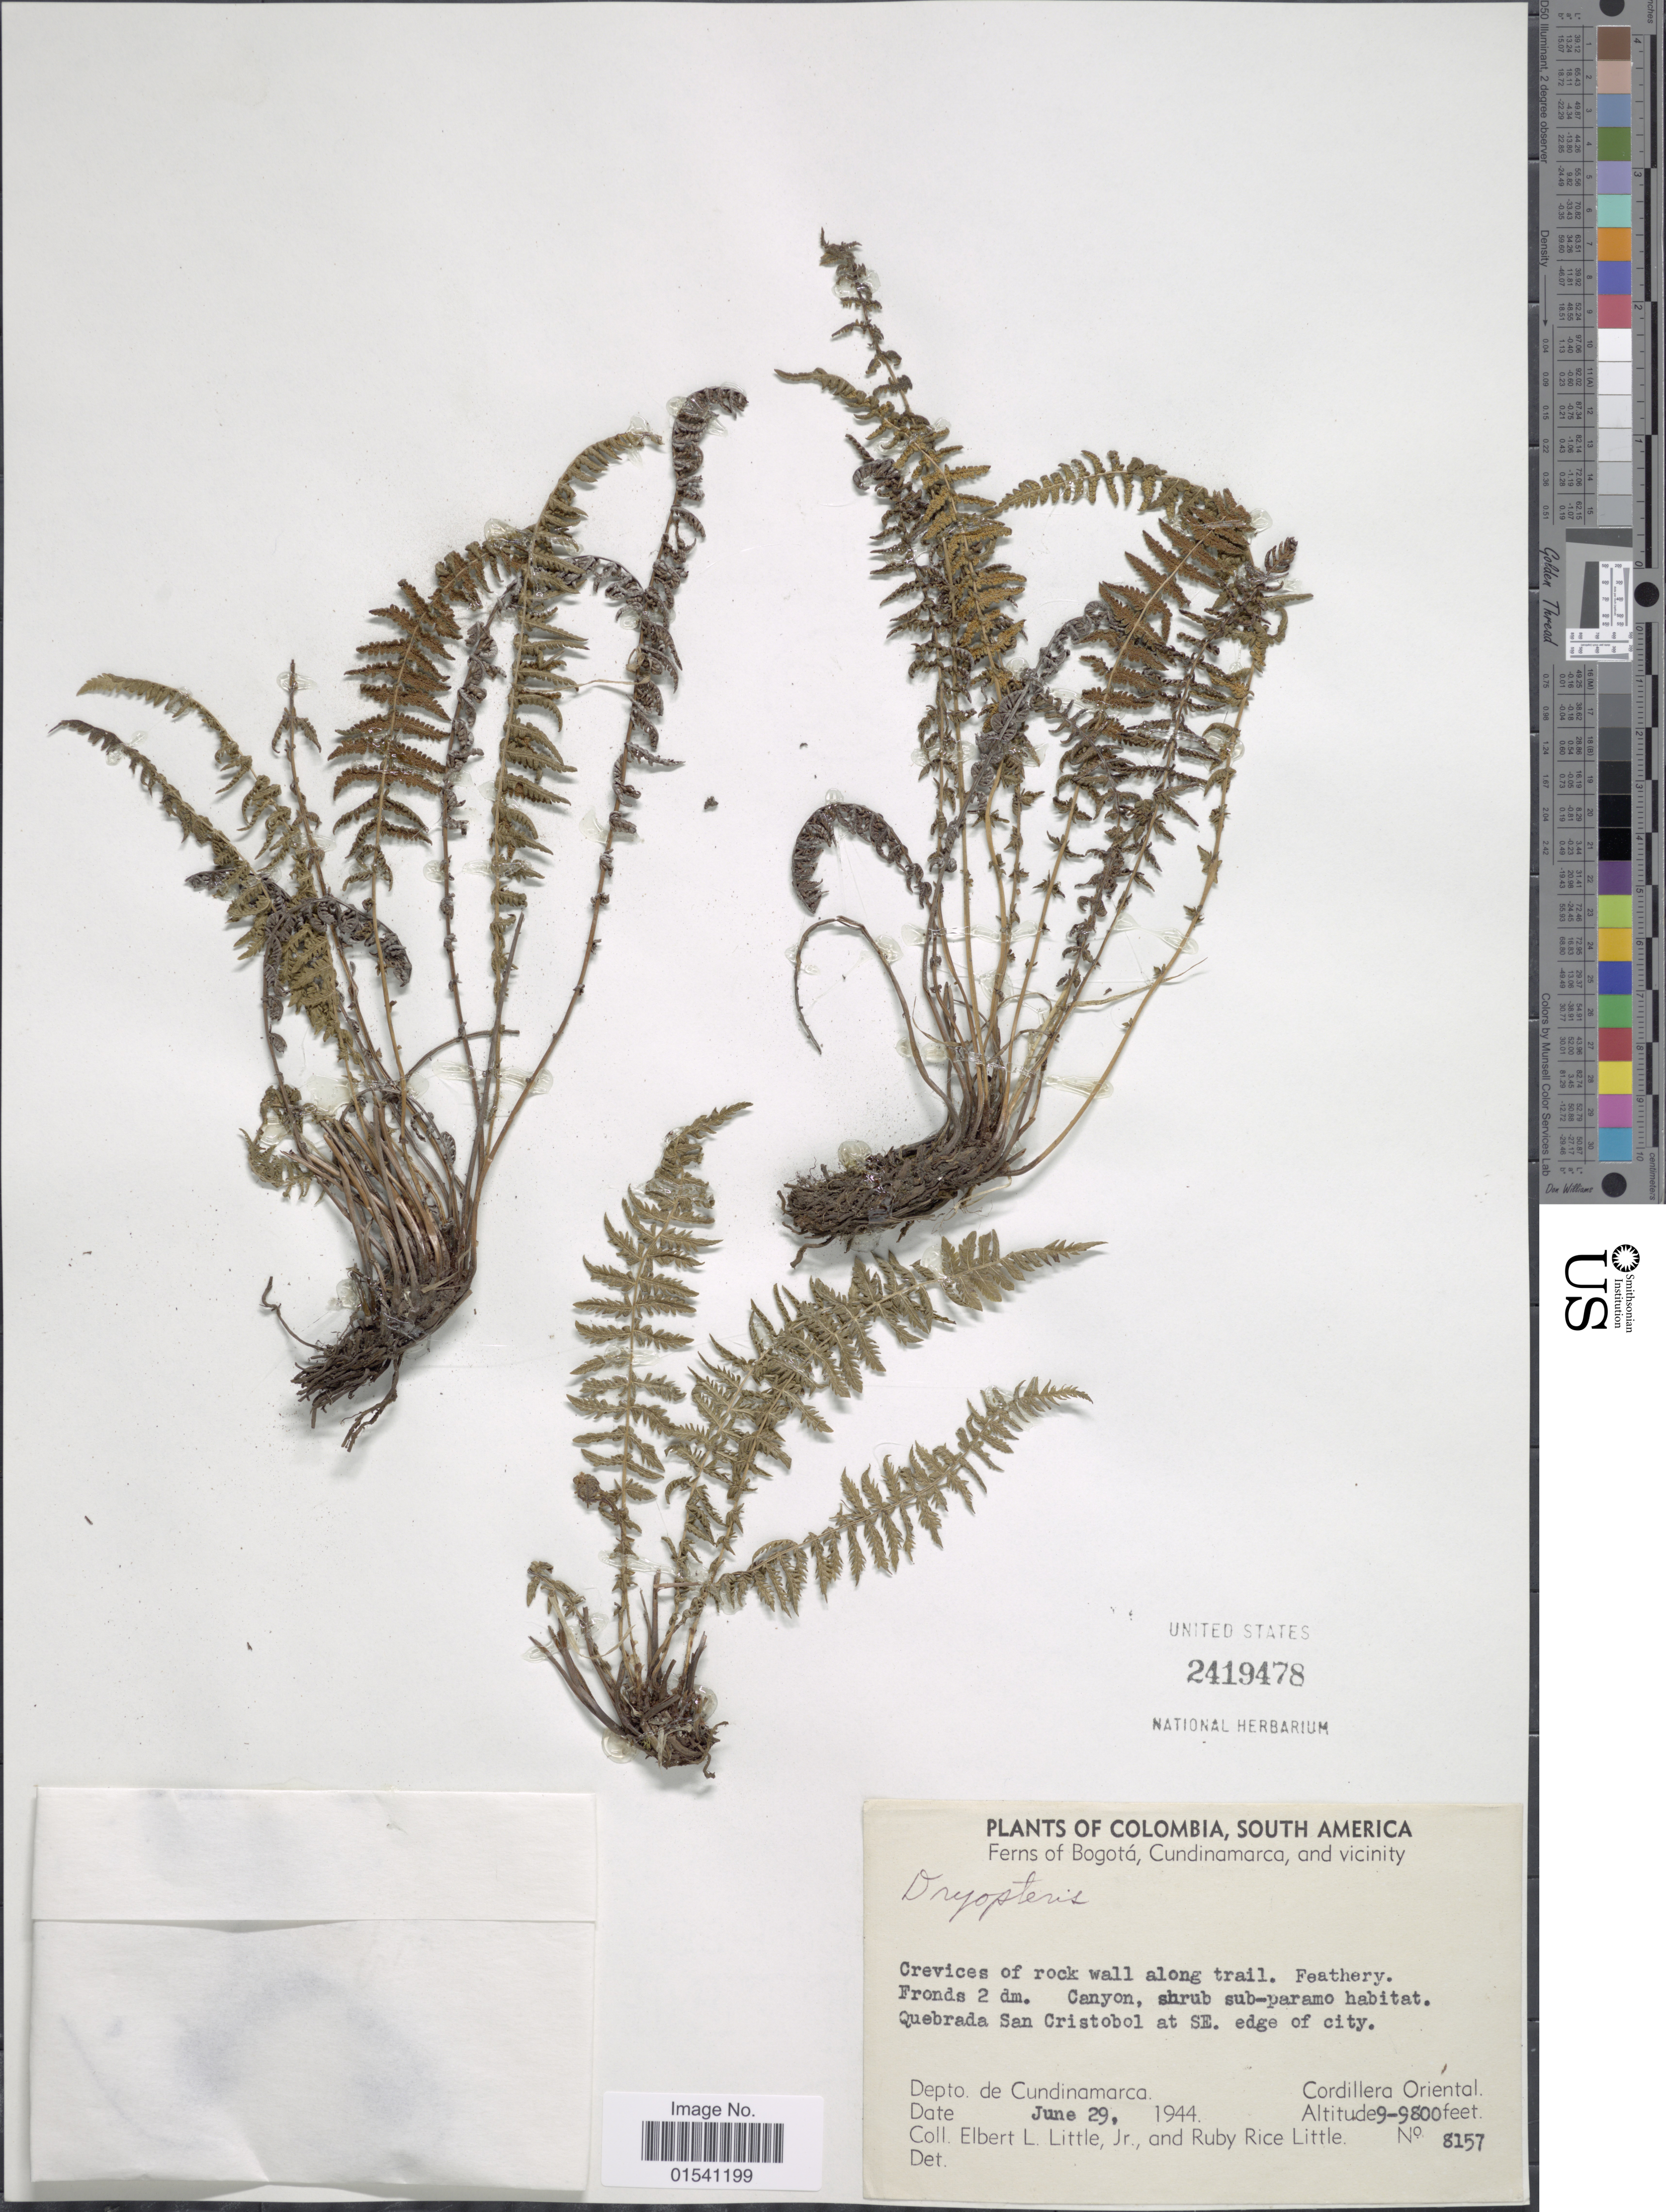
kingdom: Plantae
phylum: Tracheophyta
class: Polypodiopsida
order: Polypodiales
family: Thelypteridaceae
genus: Amauropelta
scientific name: Amauropelta sp.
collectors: E. L. Little & R. R. Little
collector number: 8157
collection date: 1944-06-29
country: Colombia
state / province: Cundinamarca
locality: Ferns of Bogotá, and vicinity. Quebrada San Cristobal at SE. edge of city. Depto de Cundinamarca, Cordillera Oriental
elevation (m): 2743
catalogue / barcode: US 2419478